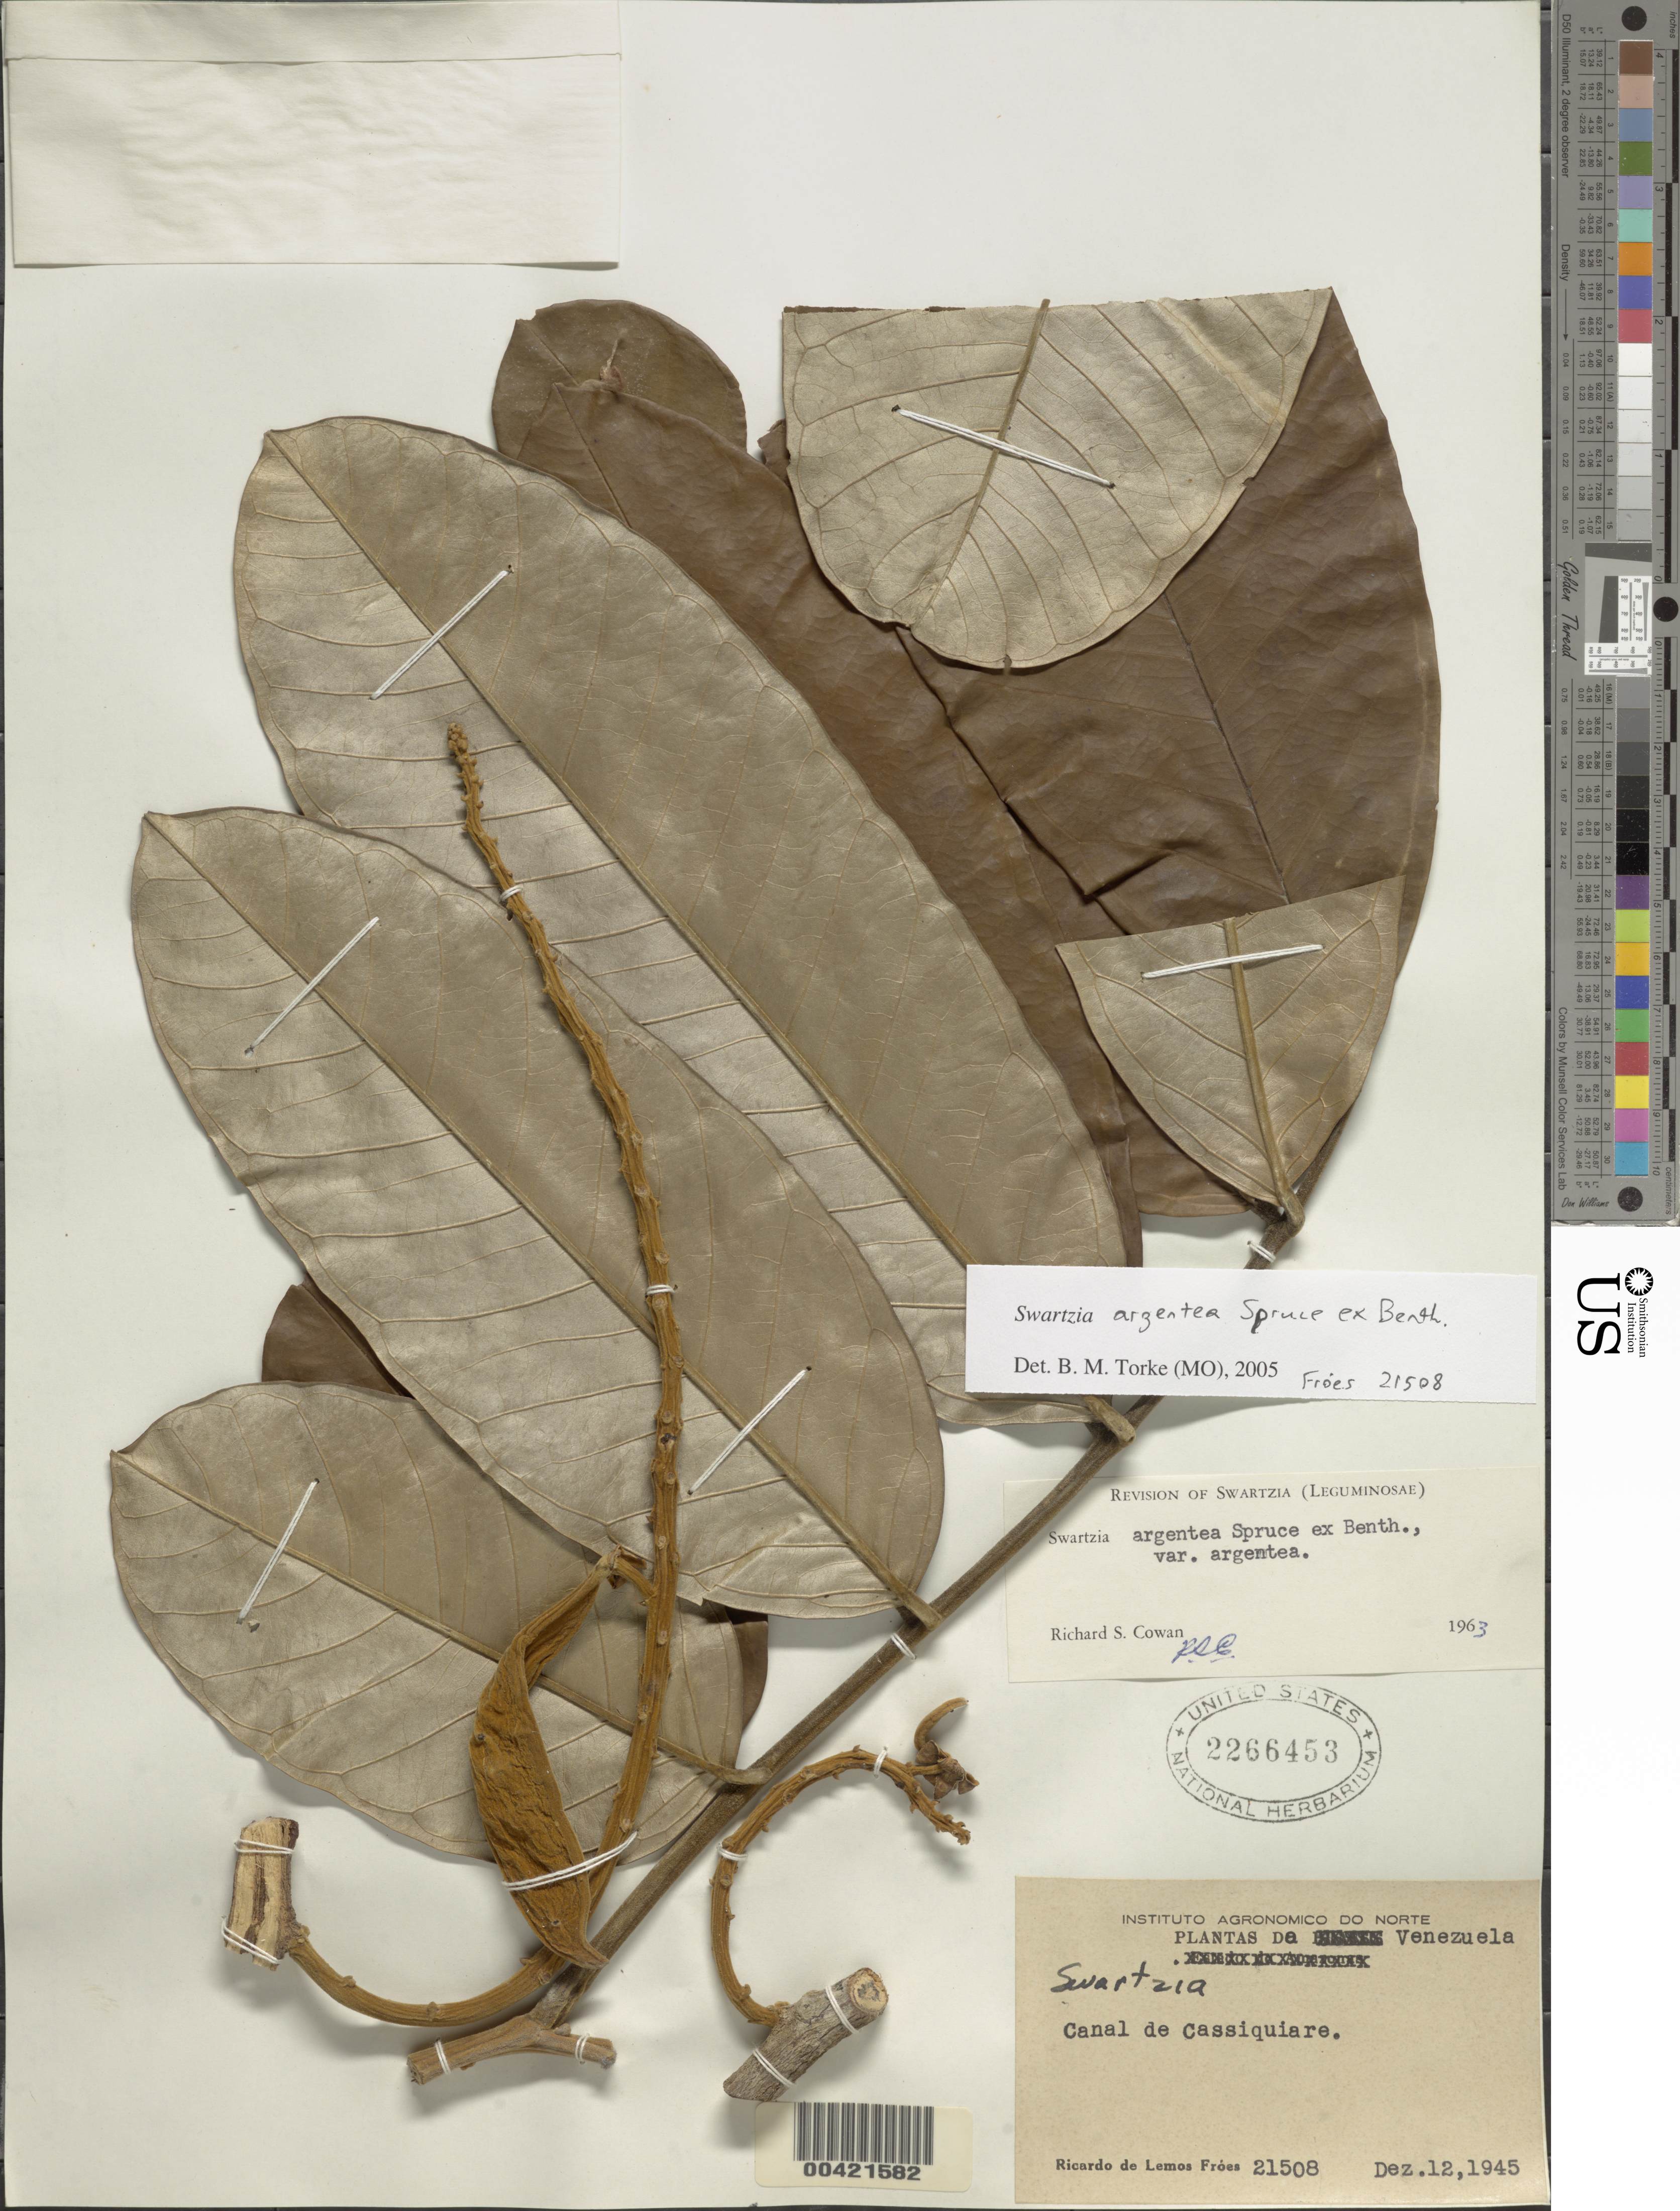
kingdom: Plantae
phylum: Tracheophyta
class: Magnoliopsida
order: Fabales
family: Fabaceae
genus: Swartzia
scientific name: Swartzia argentea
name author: Spruce ex Benth.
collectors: R. L. Fróes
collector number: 21508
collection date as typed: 12 Dec 1945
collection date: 1945-12-12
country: Venezuela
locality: Canal de cassiquiare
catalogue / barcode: US 2266453